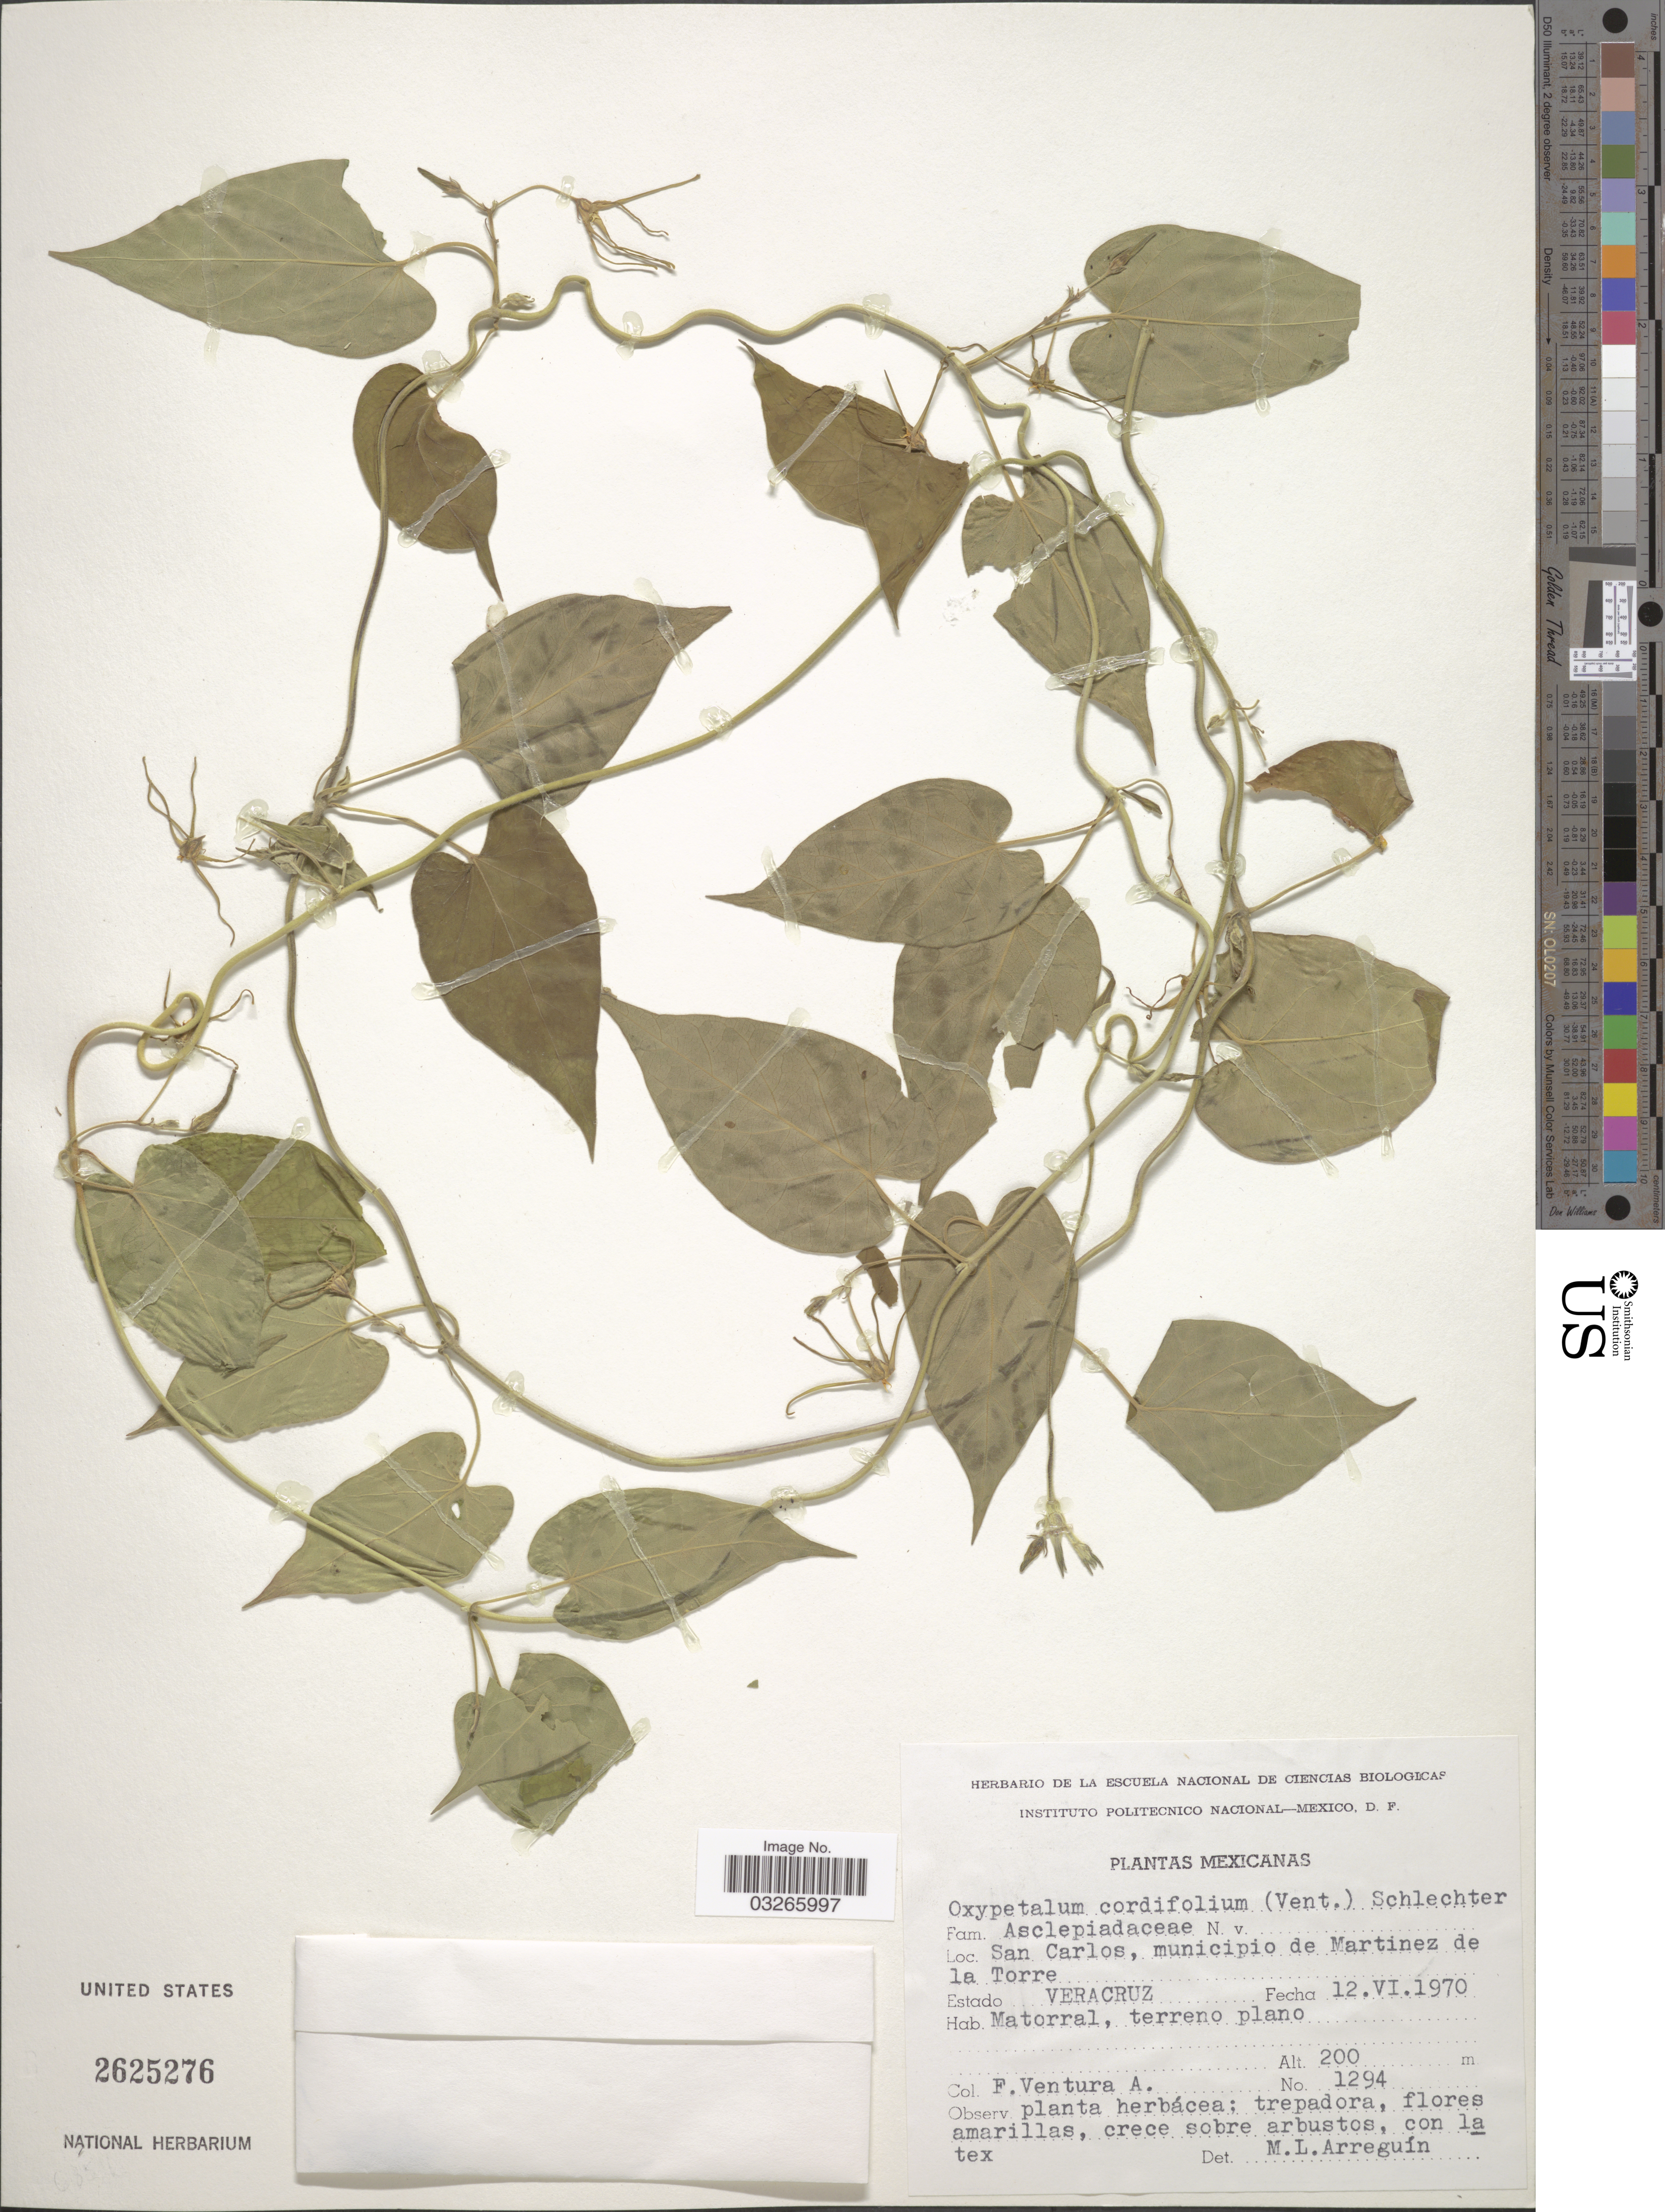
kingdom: Plantae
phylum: Tracheophyta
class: Magnoliopsida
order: Gentianales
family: Apocynaceae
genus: Oxypetalum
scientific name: Oxypetalum cordifolium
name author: (Vent.) Schltr.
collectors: F. Ventura A.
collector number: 1294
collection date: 1970-06-12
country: Mexico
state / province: Veracruz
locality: San Carlos, municipio de Martinez de la Torre. Estado Veracruz.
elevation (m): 200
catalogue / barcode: US 2625276